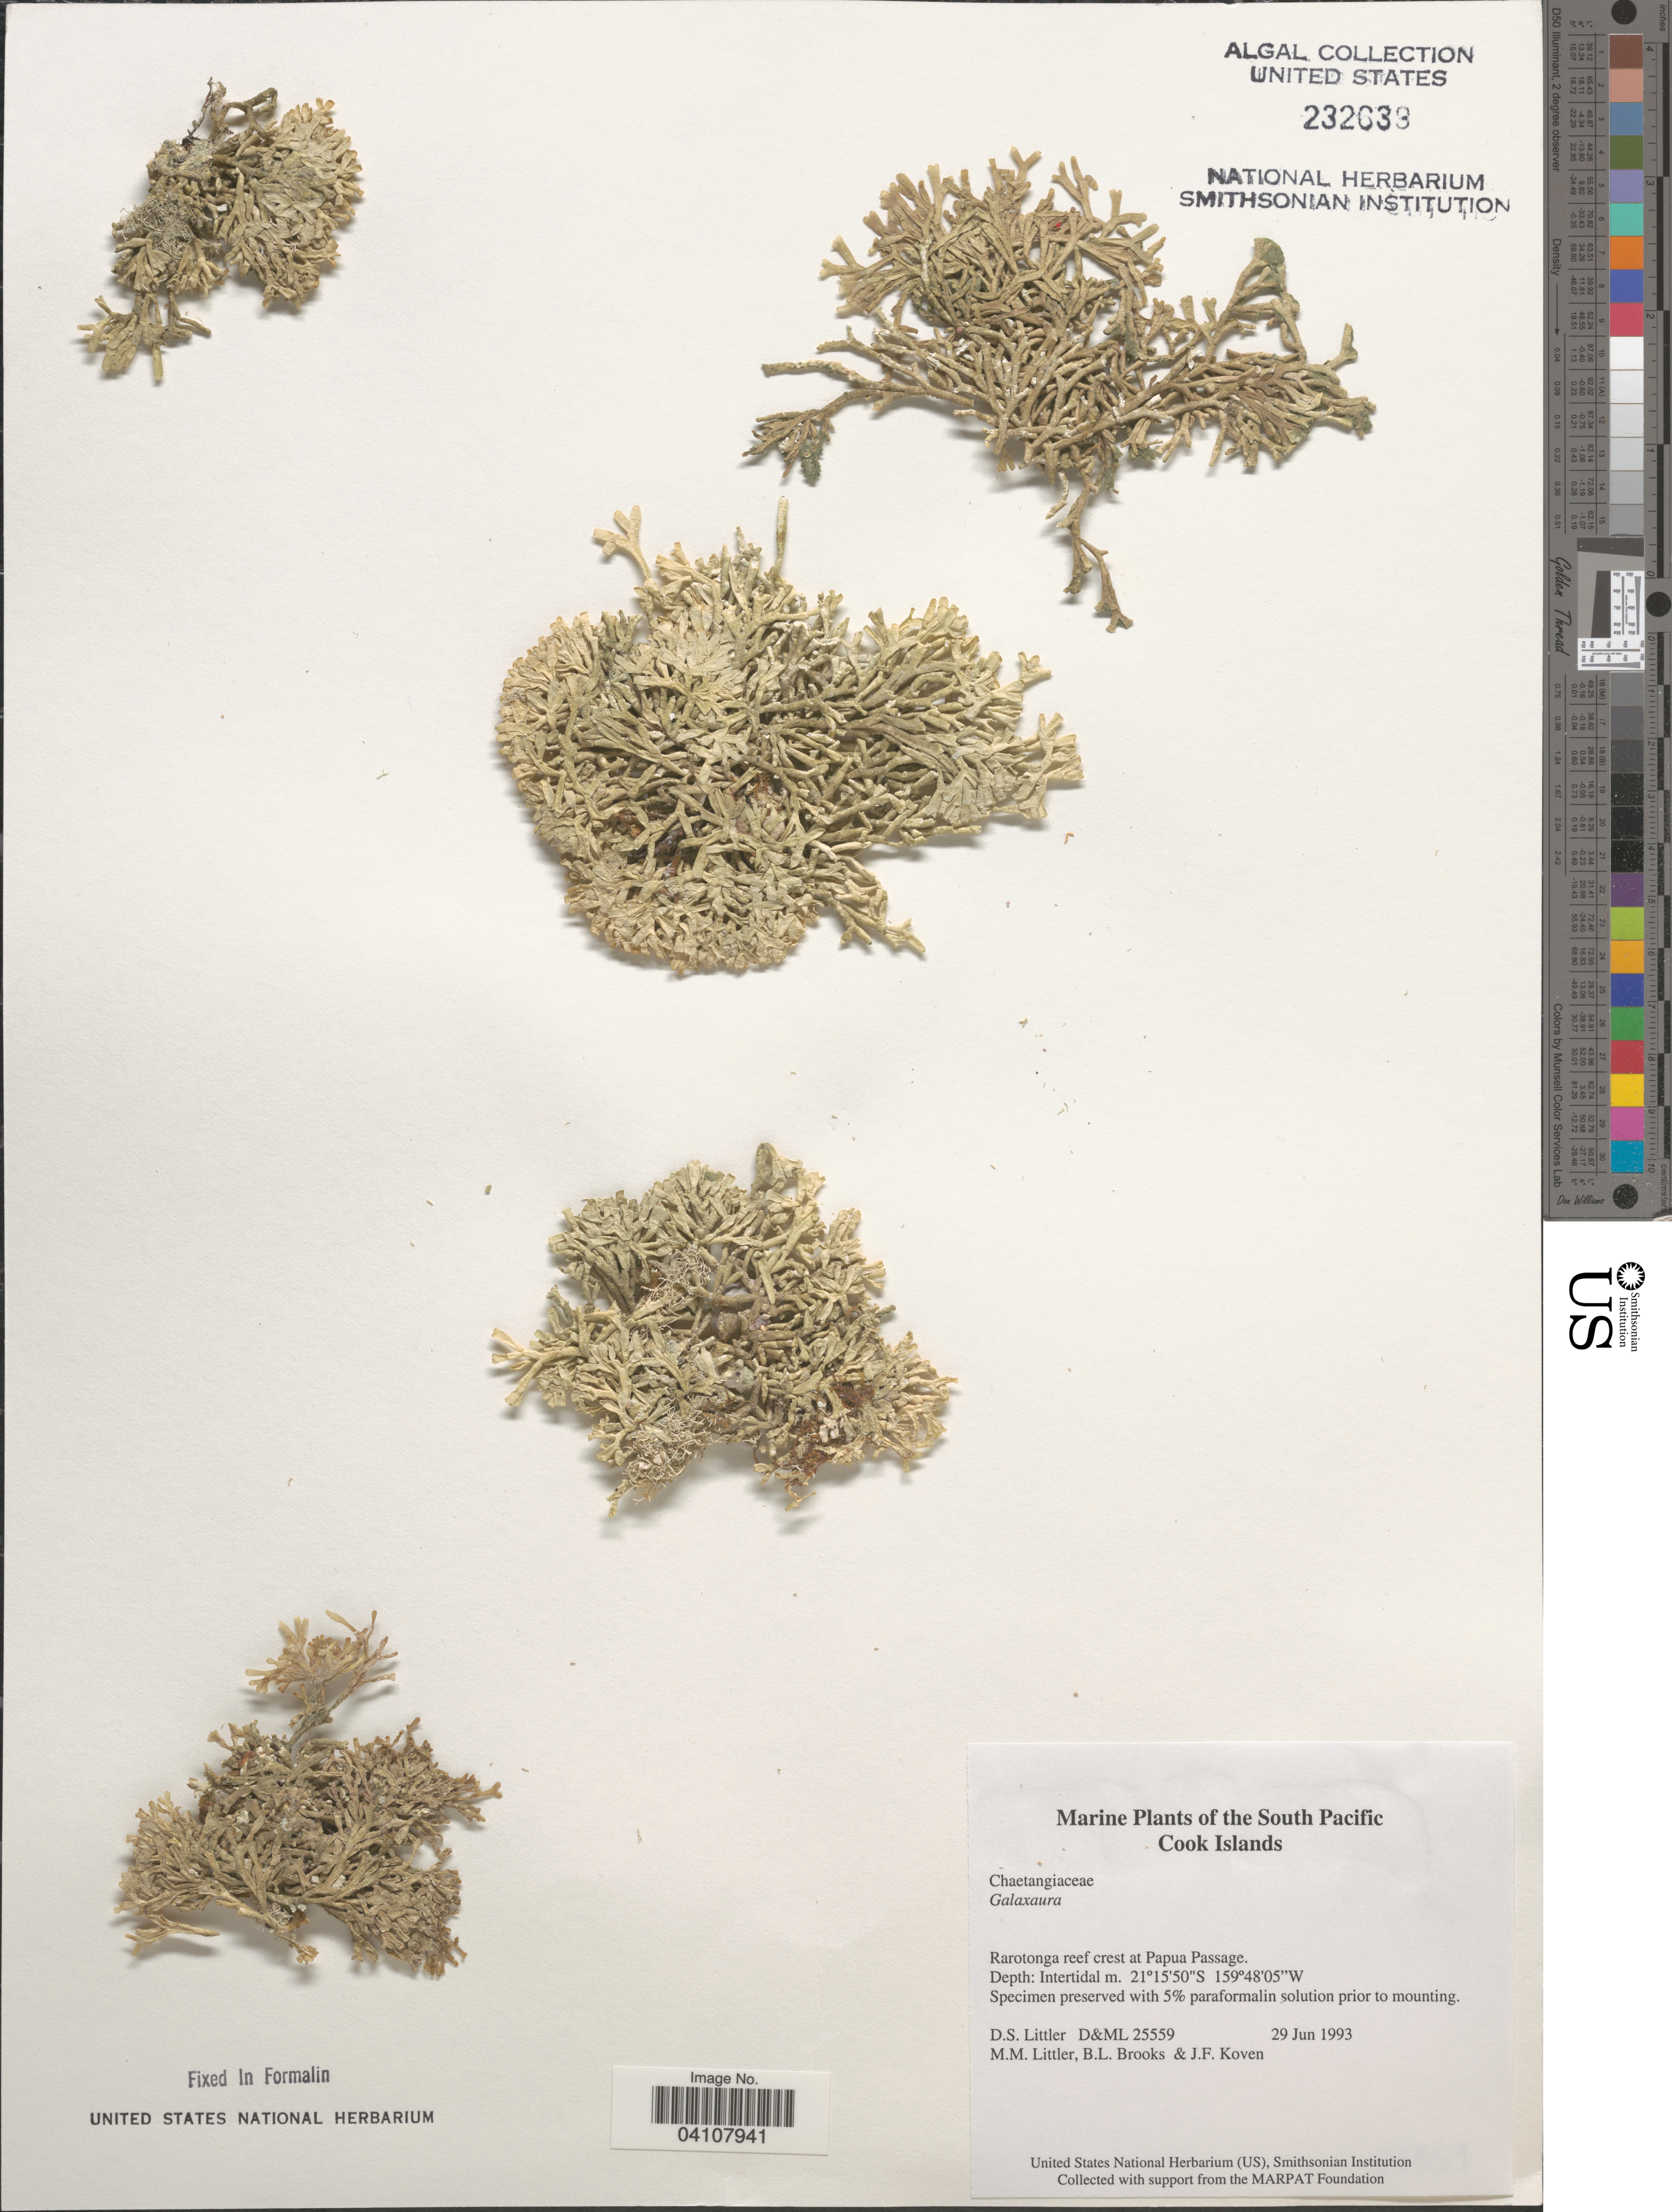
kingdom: Plantae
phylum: Rhodophyta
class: Florideophyceae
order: Nemaliales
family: Galaxauraceae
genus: Galaxaura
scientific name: Galaxaura sp.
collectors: D. S. Littler, B. Brooks & J. Koven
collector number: D&ML25559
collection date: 1993-06-29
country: Cook Islands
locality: The South Pacific. Rarotonga reef crest at Papua Passage.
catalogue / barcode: US 232639